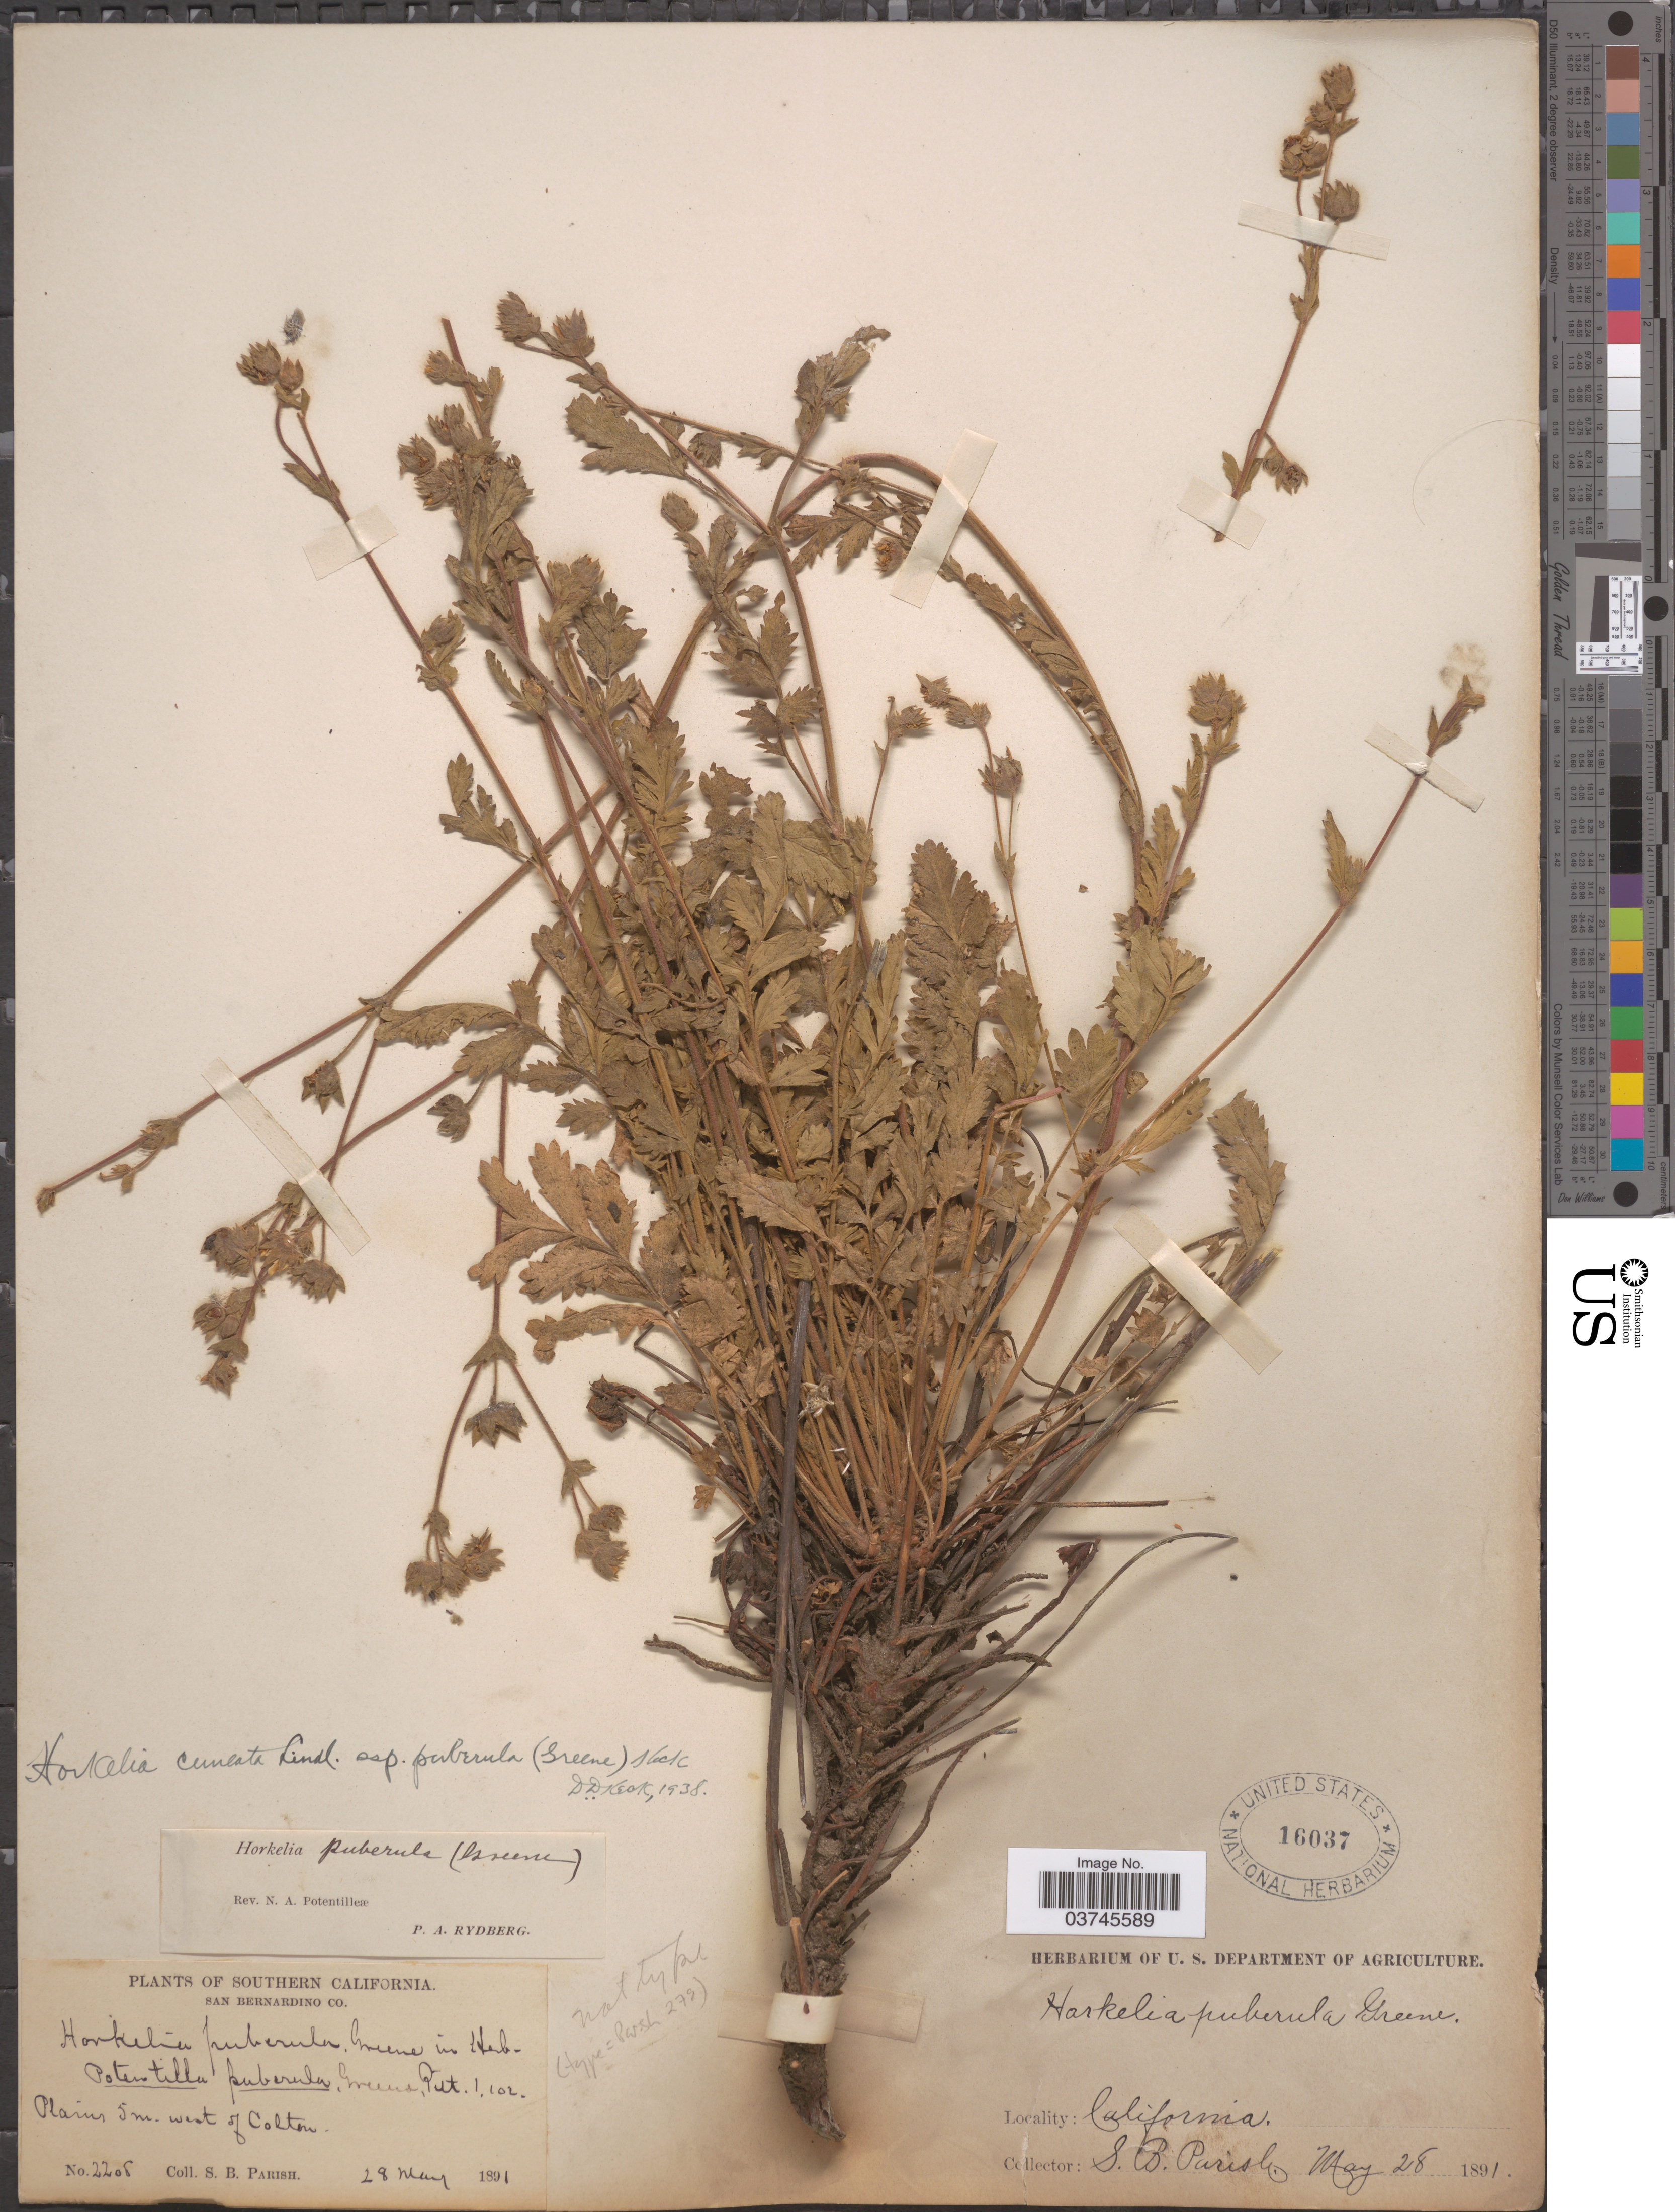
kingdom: Plantae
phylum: Tracheophyta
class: Magnoliopsida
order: Rosales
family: Rosaceae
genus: Potentilla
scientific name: Potentilla lindleyi var. puberula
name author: (Rydb.) Jeps.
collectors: S. B. Parish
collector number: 2208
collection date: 1891-05-28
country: United States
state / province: California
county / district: San Bernardino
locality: Southern California. San Bernardino Co. Plains 5 m. west of Colton.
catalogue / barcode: US 16037